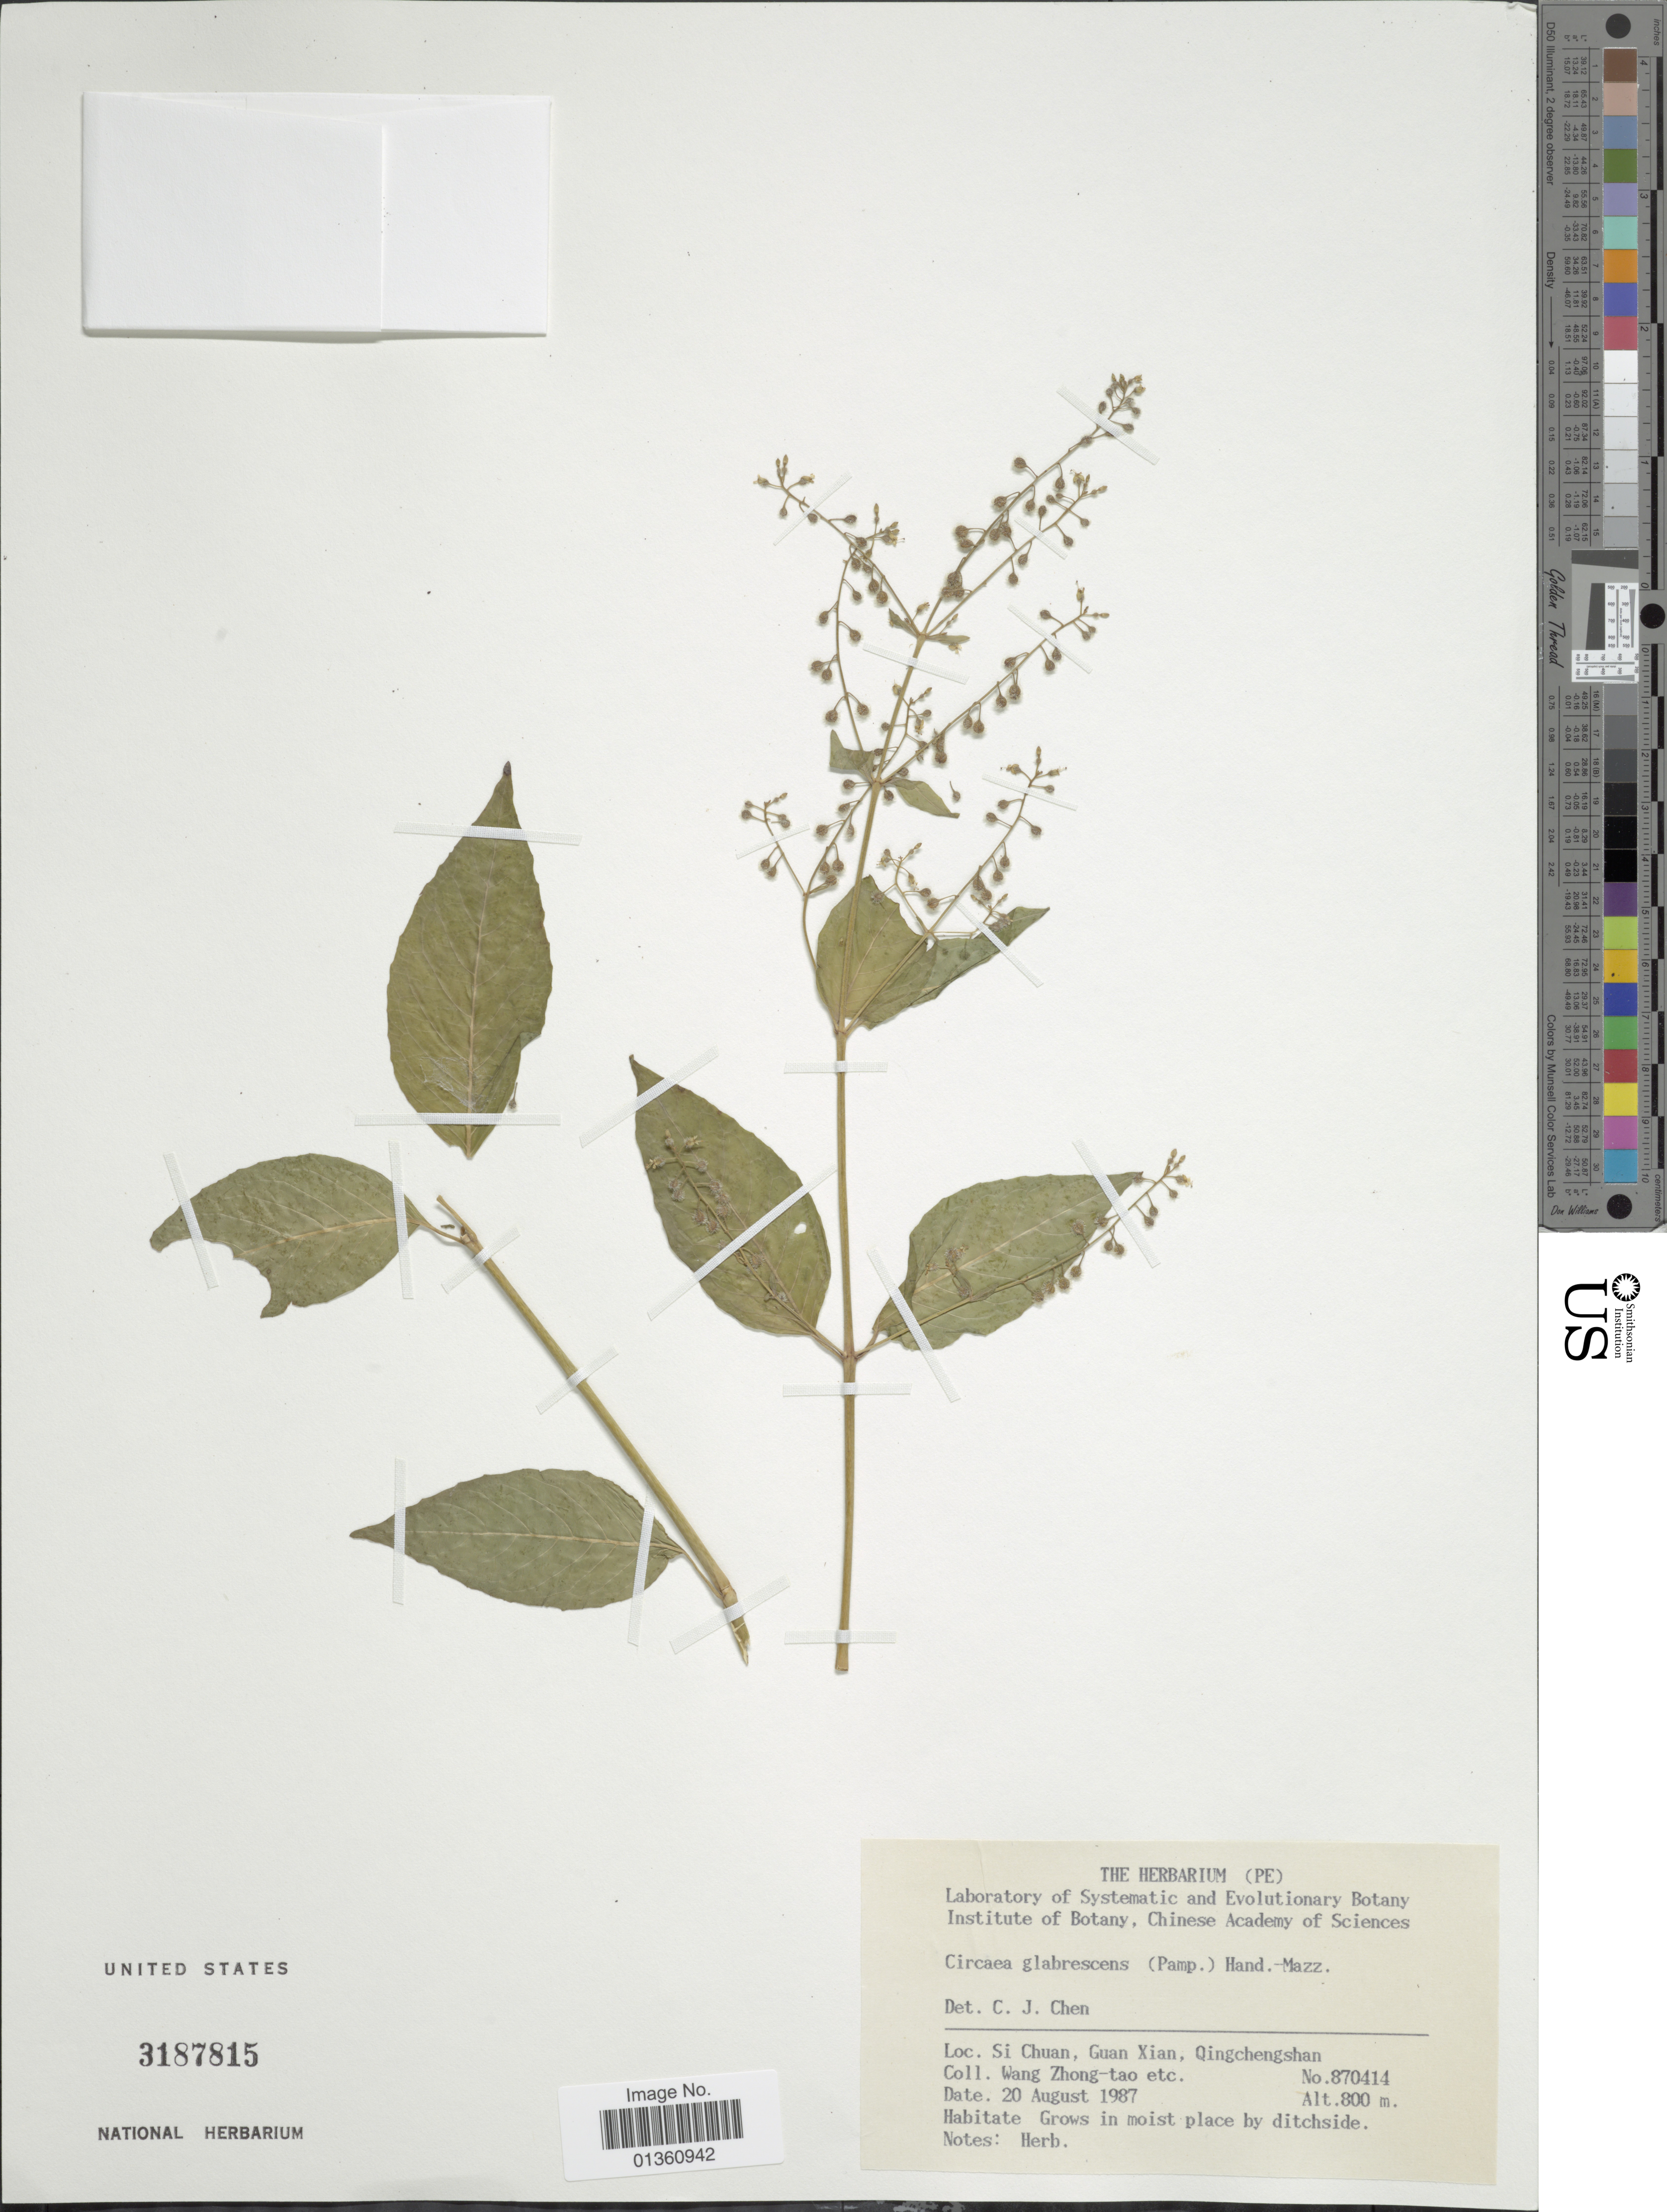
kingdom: Plantae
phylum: Tracheophyta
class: Magnoliopsida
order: Myrtales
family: Onagraceae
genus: Circaea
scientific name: Circaea glabrescens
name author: (Pamp.) Hand.-Mazz.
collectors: et al.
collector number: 870414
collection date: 1987-08-20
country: China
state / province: Sichuan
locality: Guan Xian, Qingchengshan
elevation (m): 800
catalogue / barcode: US 3187815